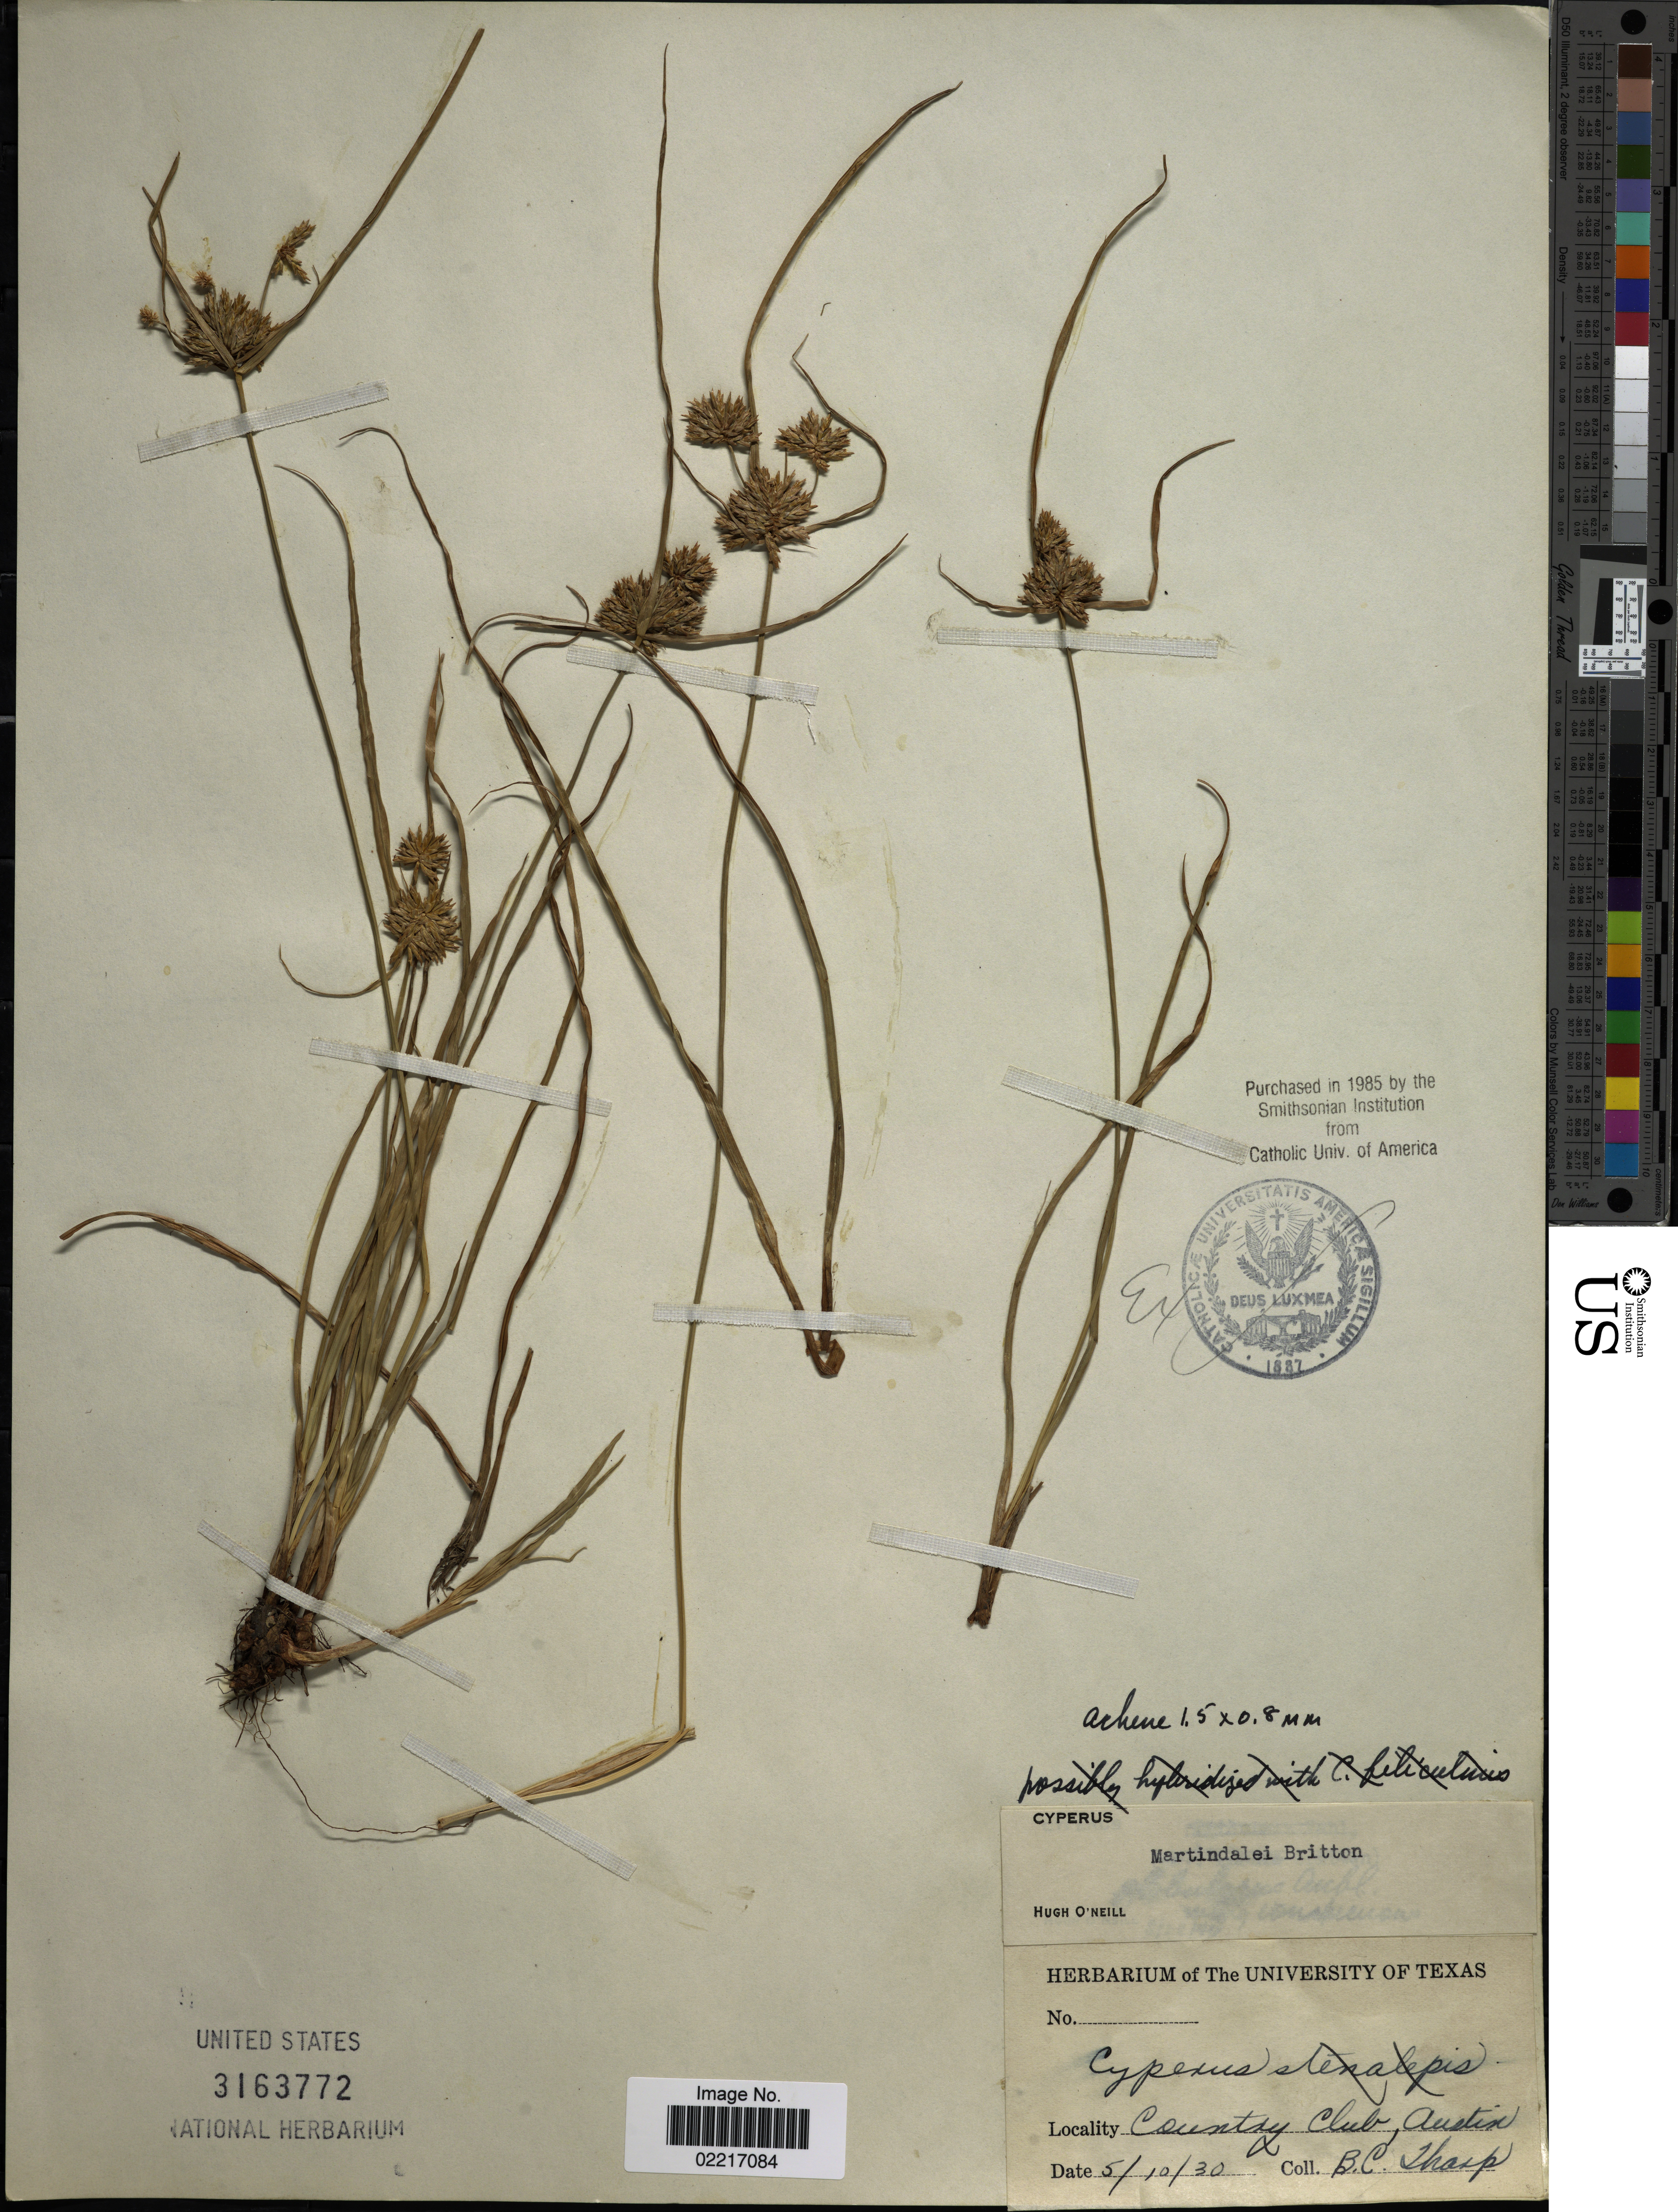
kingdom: Plantae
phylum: Tracheophyta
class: Liliopsida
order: Poales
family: Cyperaceae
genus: Cyperus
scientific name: Cyperus filiculmis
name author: Vahl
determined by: Strong, Mark T., (BOT), Smithsonian Institution - National Museum of Natural History (UNITED STATES)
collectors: B. C. Tharp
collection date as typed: Transcribed d/m/y: 10/5/30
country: United States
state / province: Texas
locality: County Club, Austin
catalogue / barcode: US 3163772